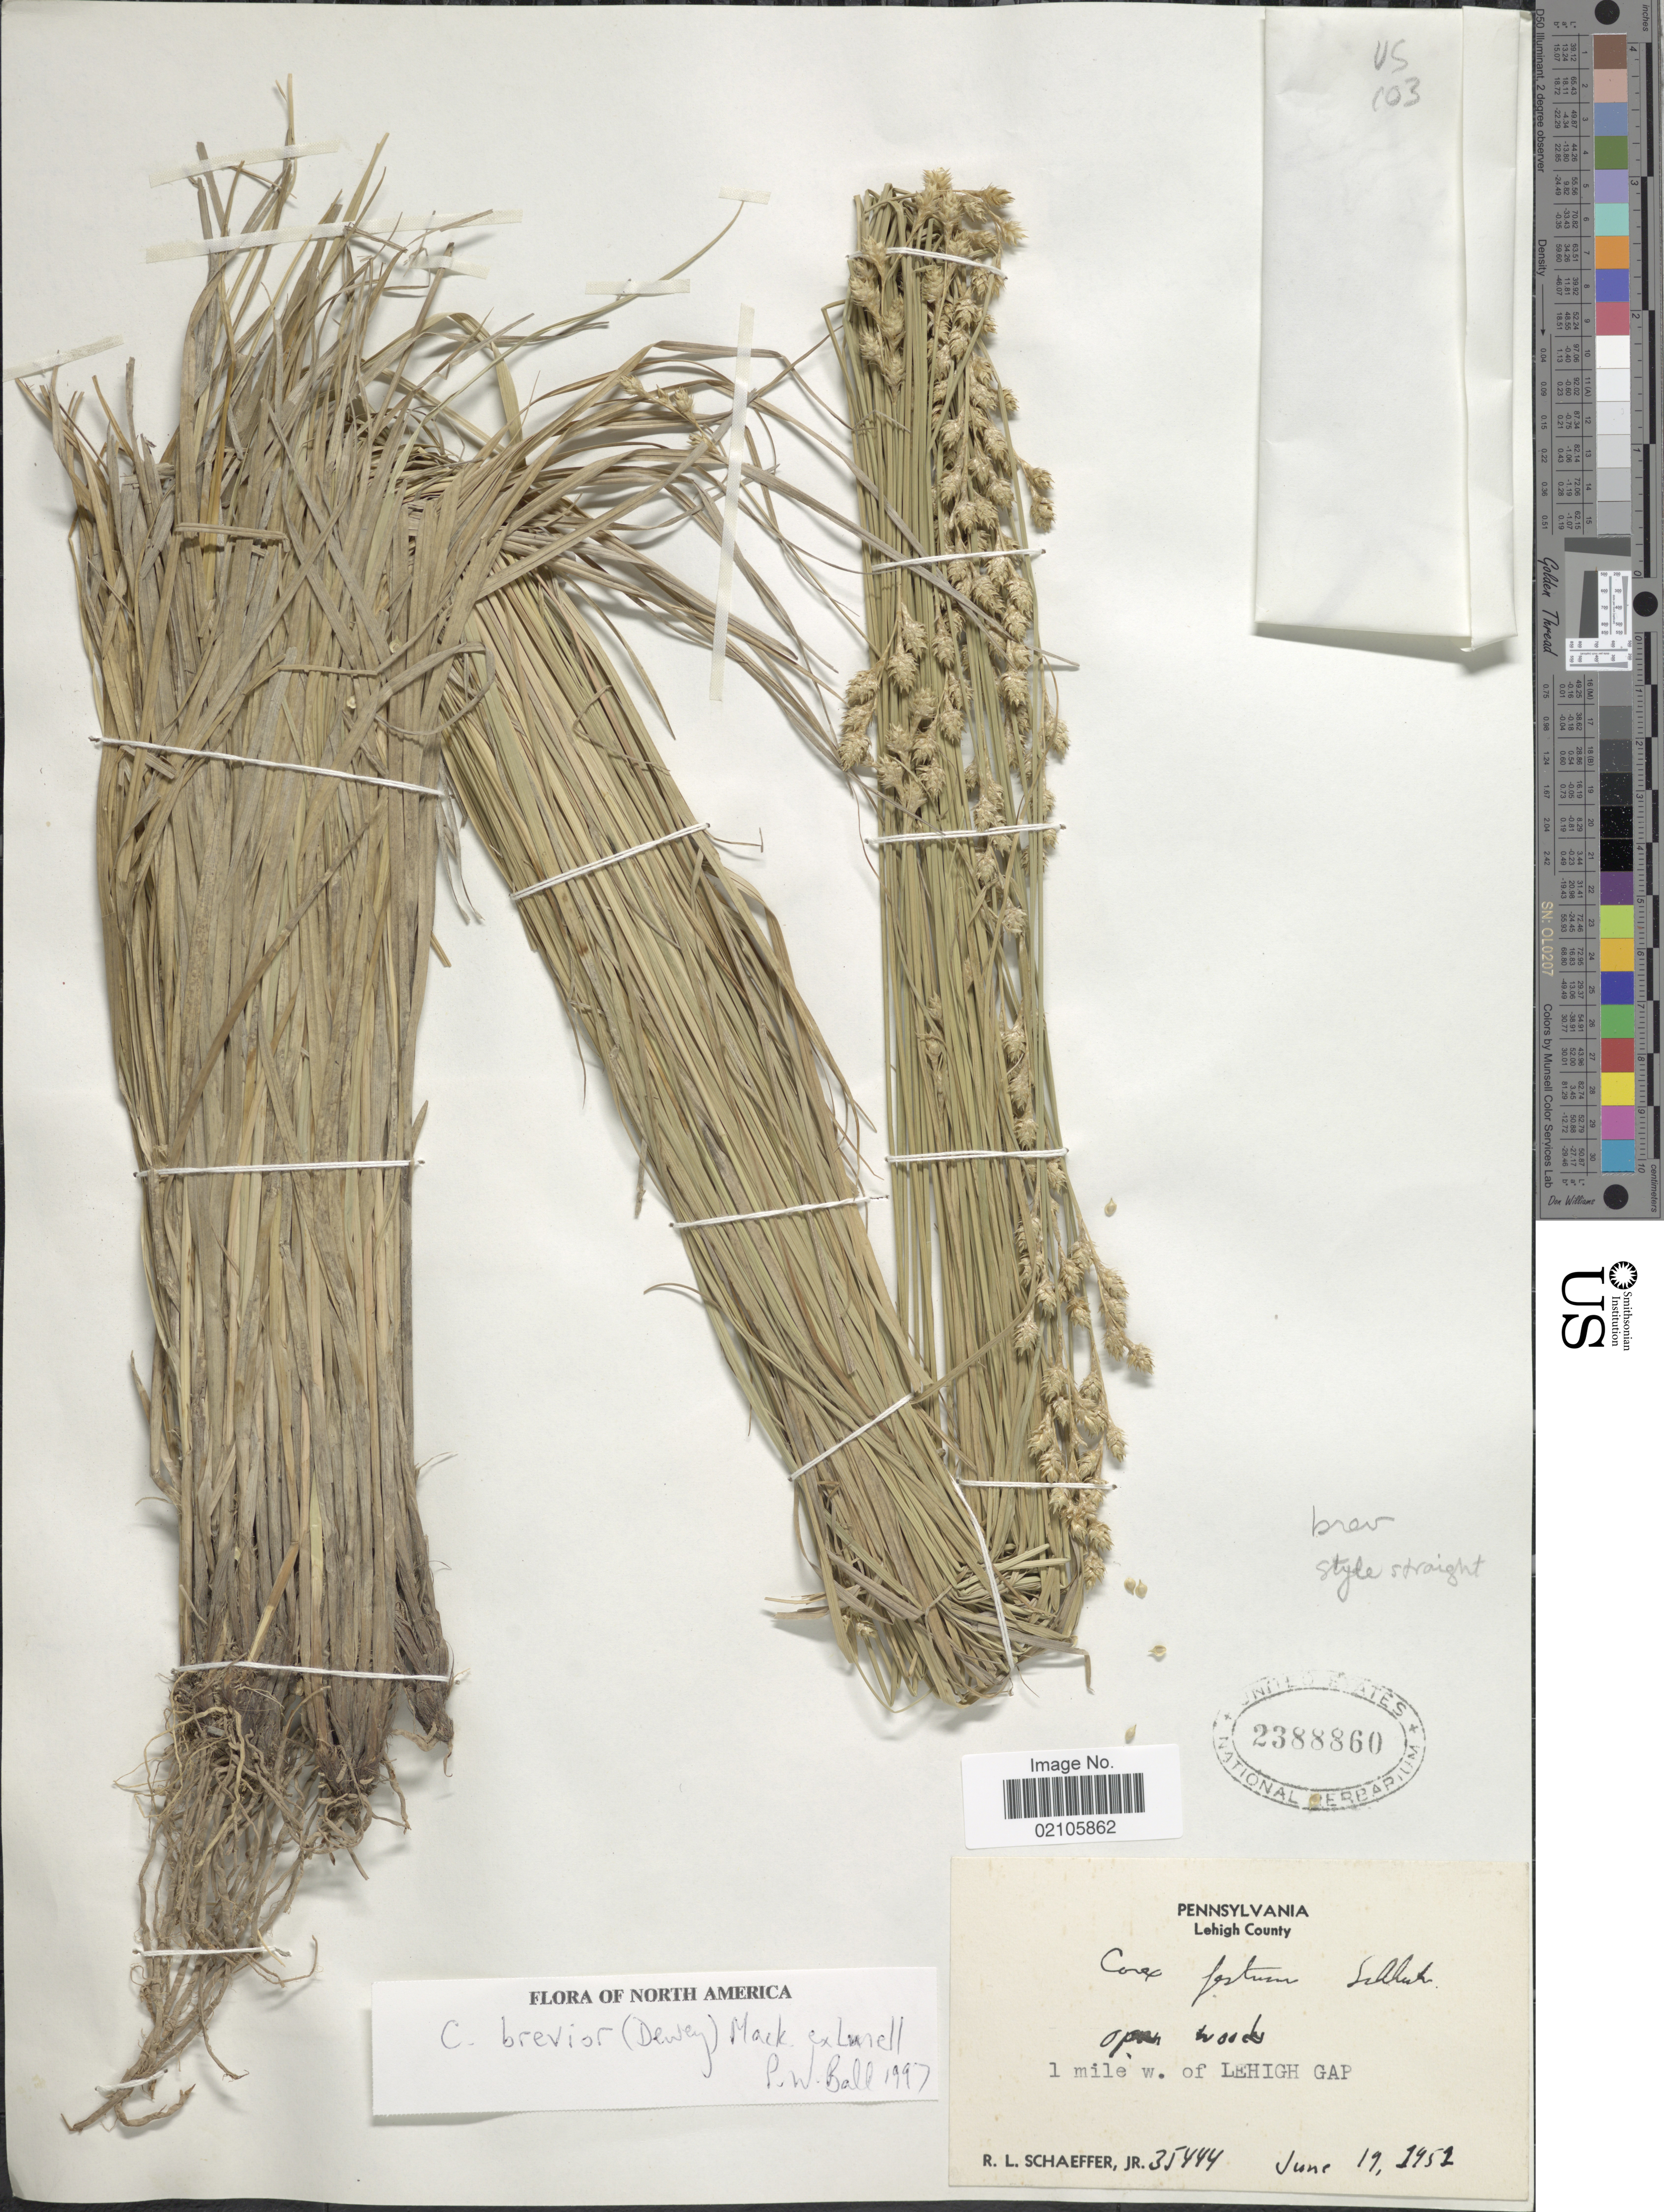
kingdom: Plantae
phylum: Tracheophyta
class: Liliopsida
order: Poales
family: Cyperaceae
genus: Carex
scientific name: Carex brevior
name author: (Dewey) Mack. ex Lunell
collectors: R. L. Schaeffer Jr.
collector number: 35444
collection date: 1952-06-19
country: United States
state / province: Pennsylvania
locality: Lehigh County. 1 mile w. of Lehigh Gap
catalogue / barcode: US 2388860